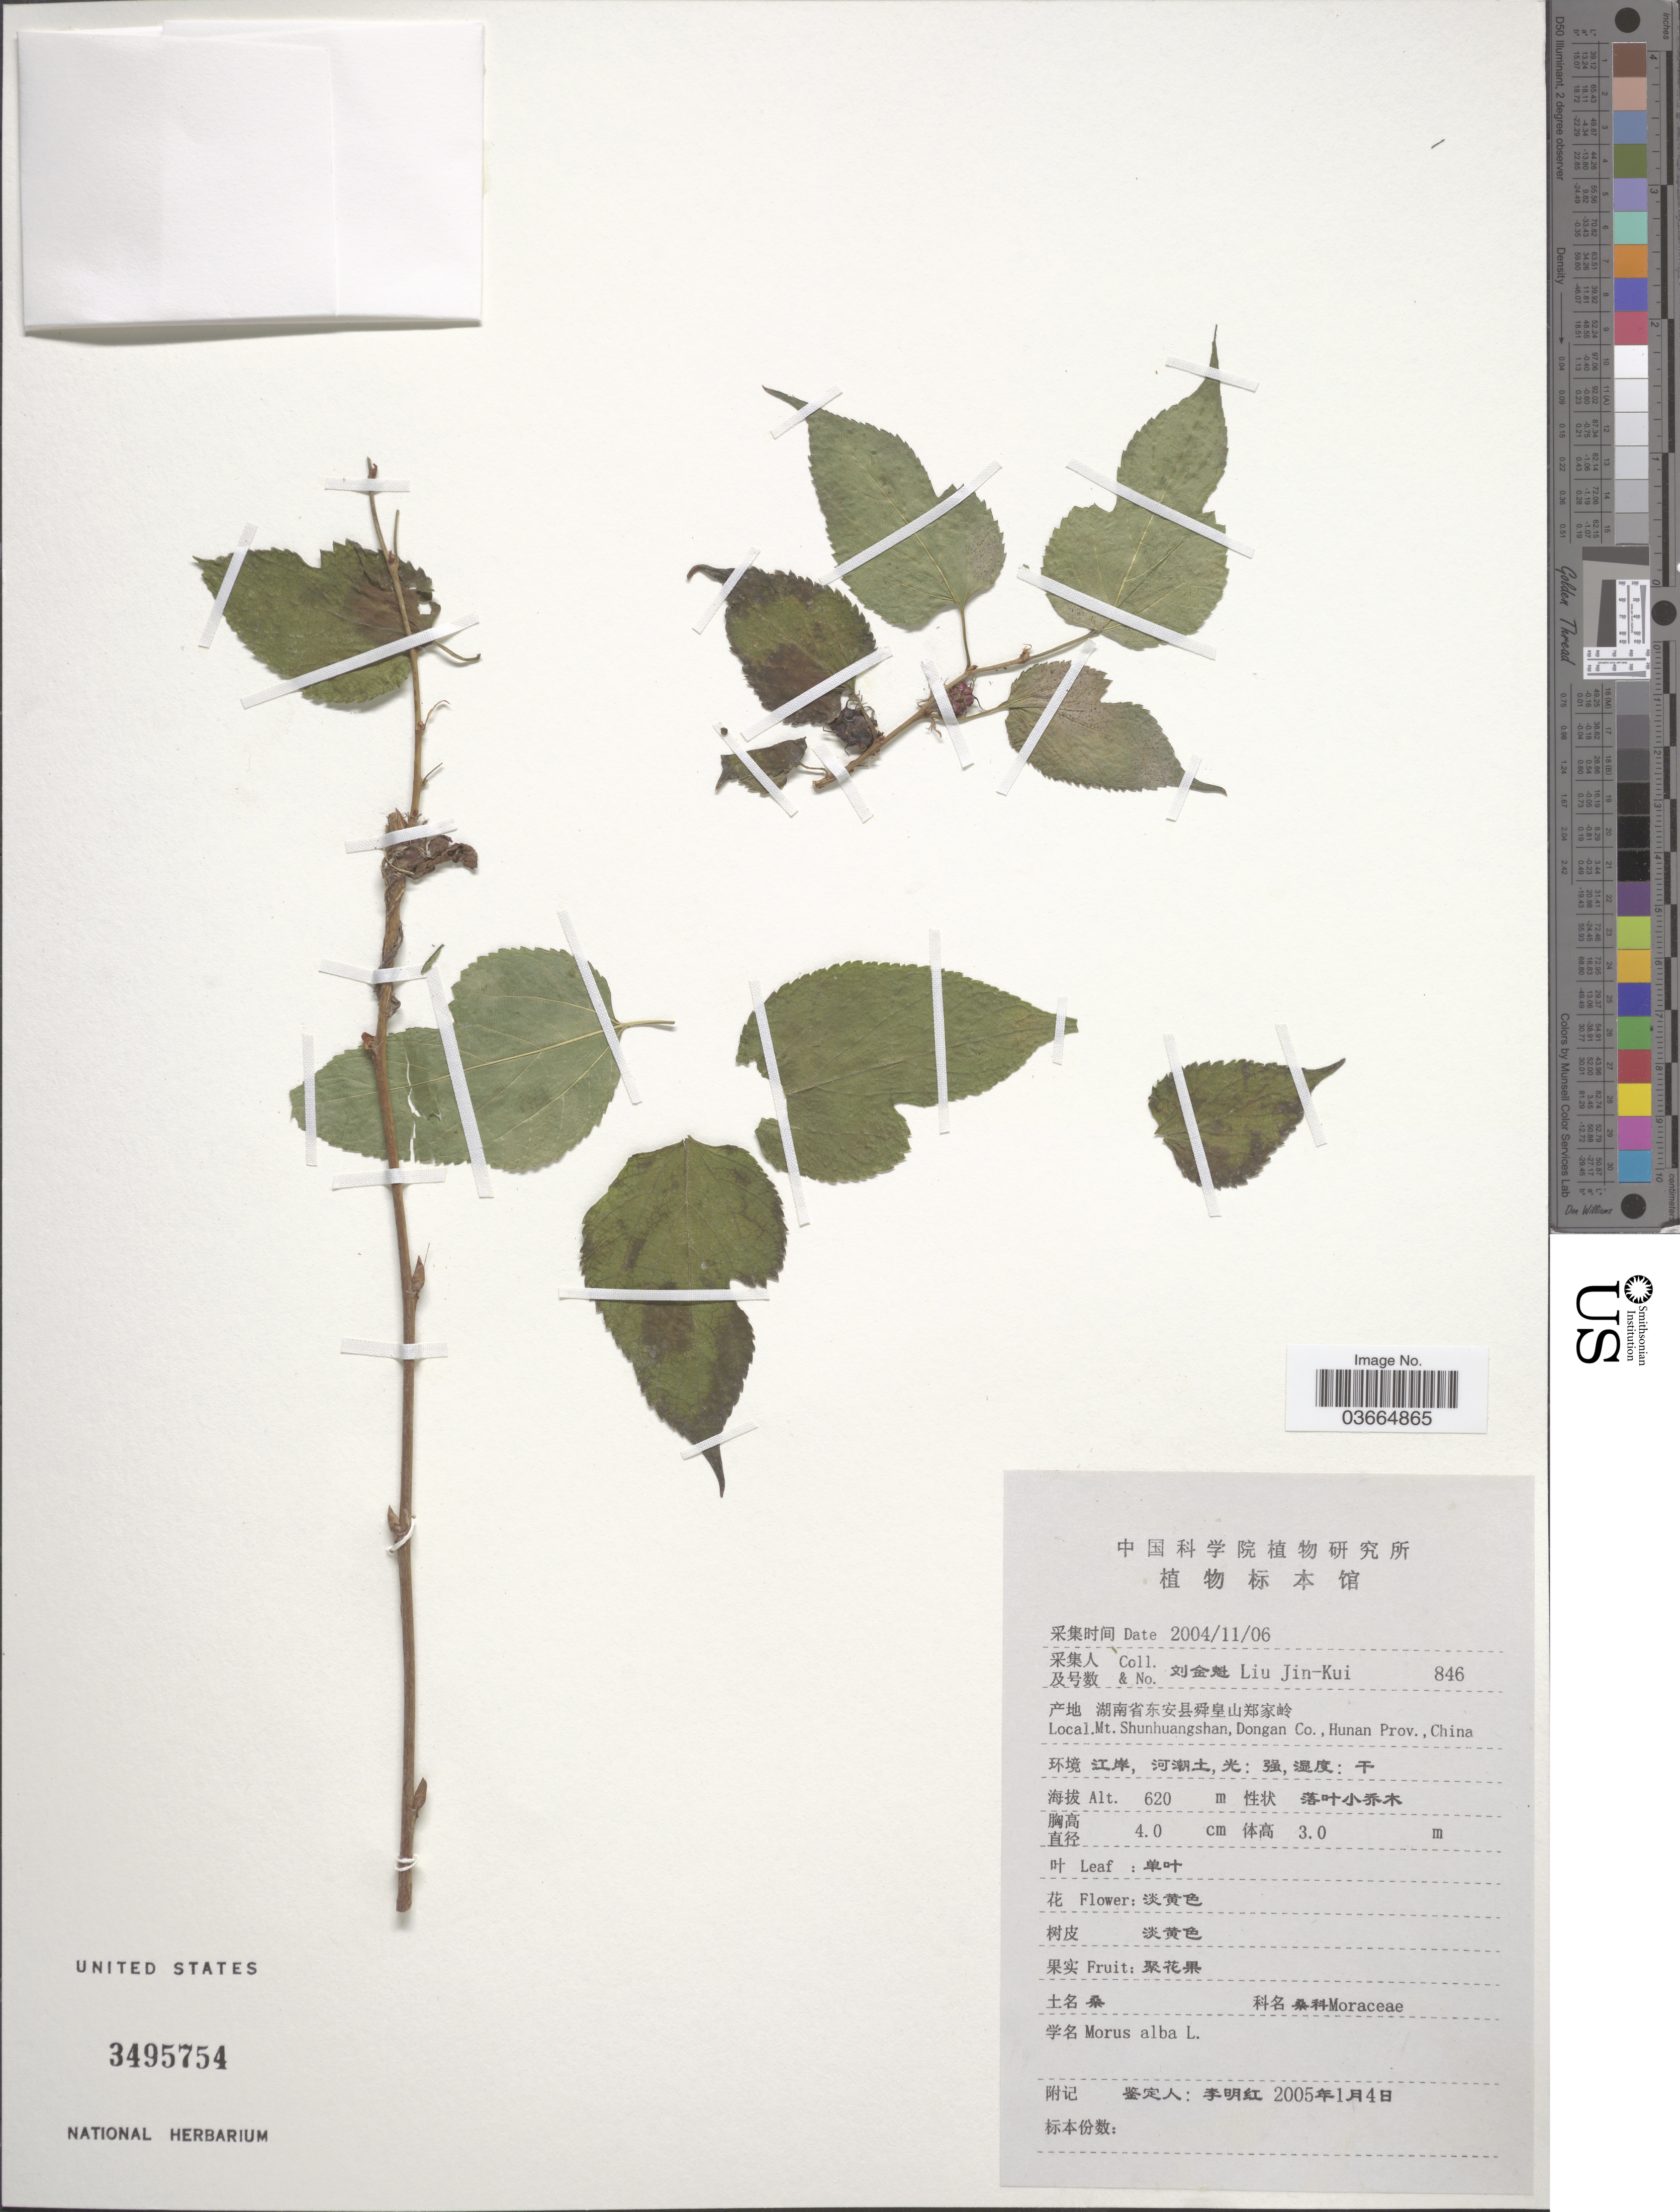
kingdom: Plantae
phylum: Tracheophyta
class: Magnoliopsida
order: Rosales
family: Moraceae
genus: Morus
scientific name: Morus alba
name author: L.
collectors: Liu Jin-Kui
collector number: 846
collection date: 2004-11-06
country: China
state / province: Hunan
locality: Mt. Shunhuangshan, Dongan Co., Hunan Prov.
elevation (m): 620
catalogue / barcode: US 3495754